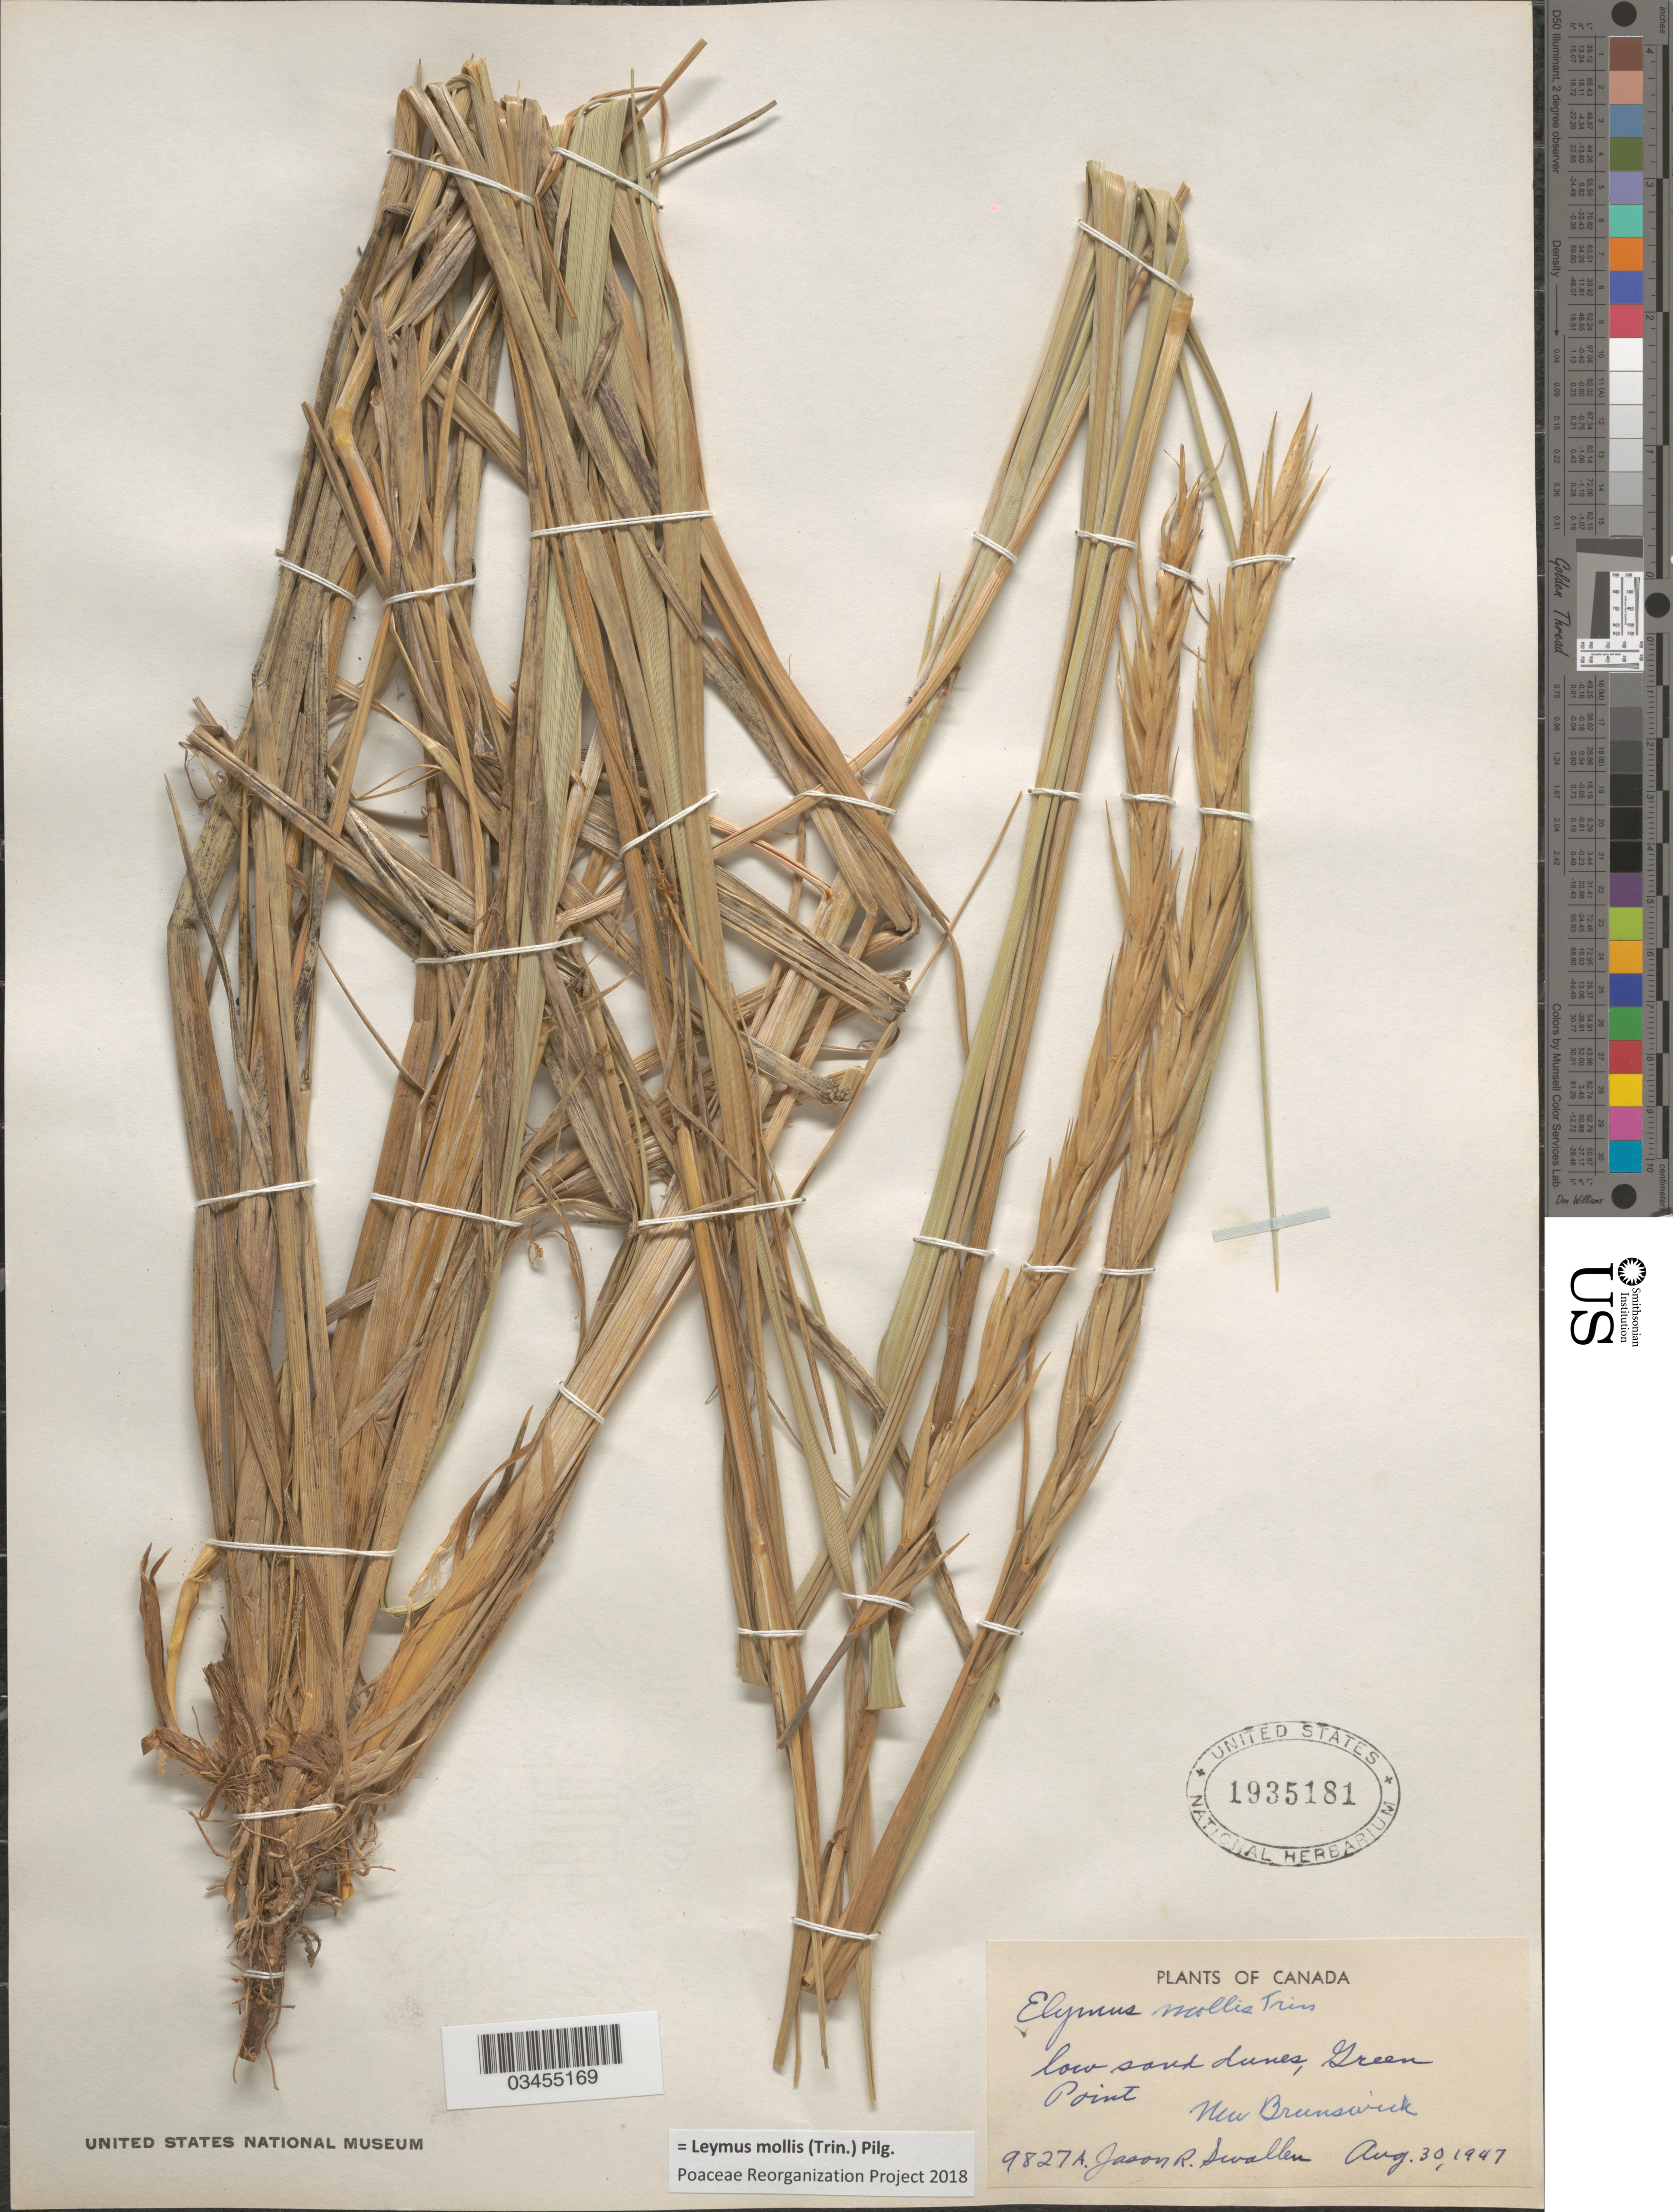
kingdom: Plantae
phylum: Tracheophyta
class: Liliopsida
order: Poales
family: Poaceae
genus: Leymus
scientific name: Leymus mollis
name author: (Trin.) Pilg.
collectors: J. R. Swallen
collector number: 9827A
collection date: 1947-08-30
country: Canada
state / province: New Brunswick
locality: Low sand dunes, Green Point.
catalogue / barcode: US 1935181